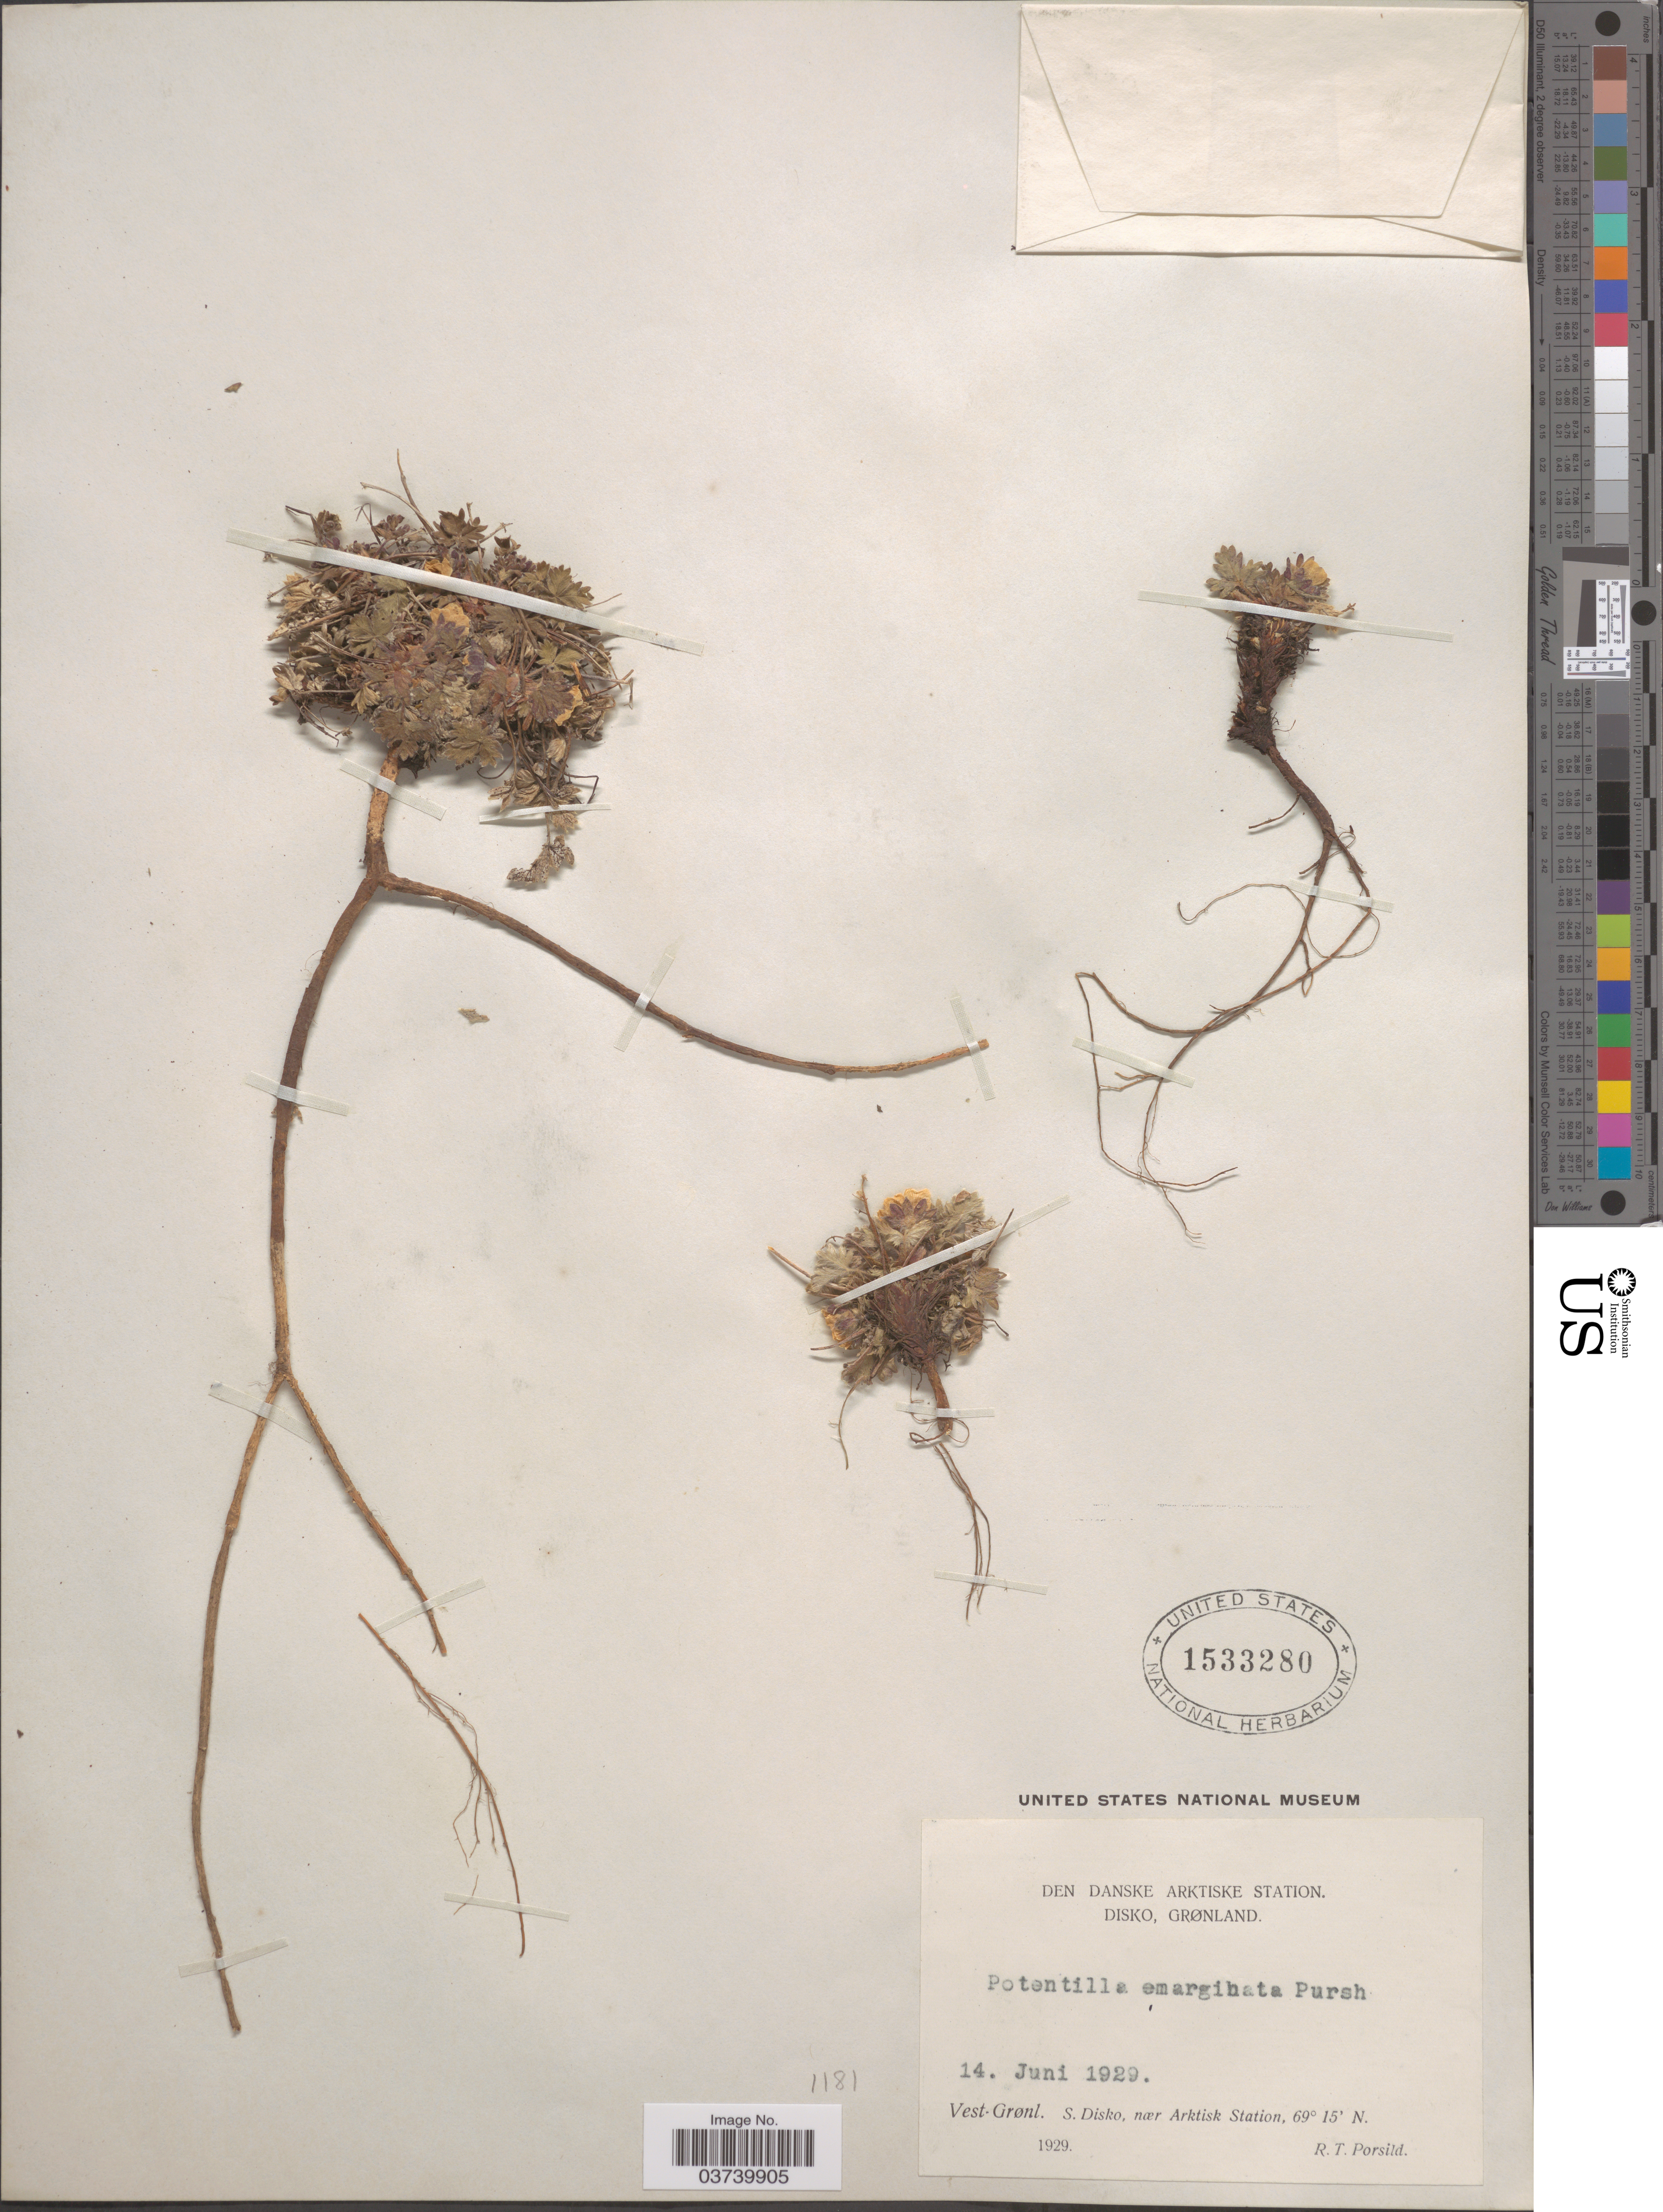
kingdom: Plantae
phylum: Tracheophyta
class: Magnoliopsida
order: Rosales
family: Rosaceae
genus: Potentilla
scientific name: Potentilla hyparctica subsp. hyparctica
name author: Malte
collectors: R. T. Porsild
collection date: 1929-06-14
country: Greenland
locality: Den Danske Arktiske Station. Disko. Vest-Grønl. S. Disko, nœr Arktisk Station.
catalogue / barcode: US 1533280